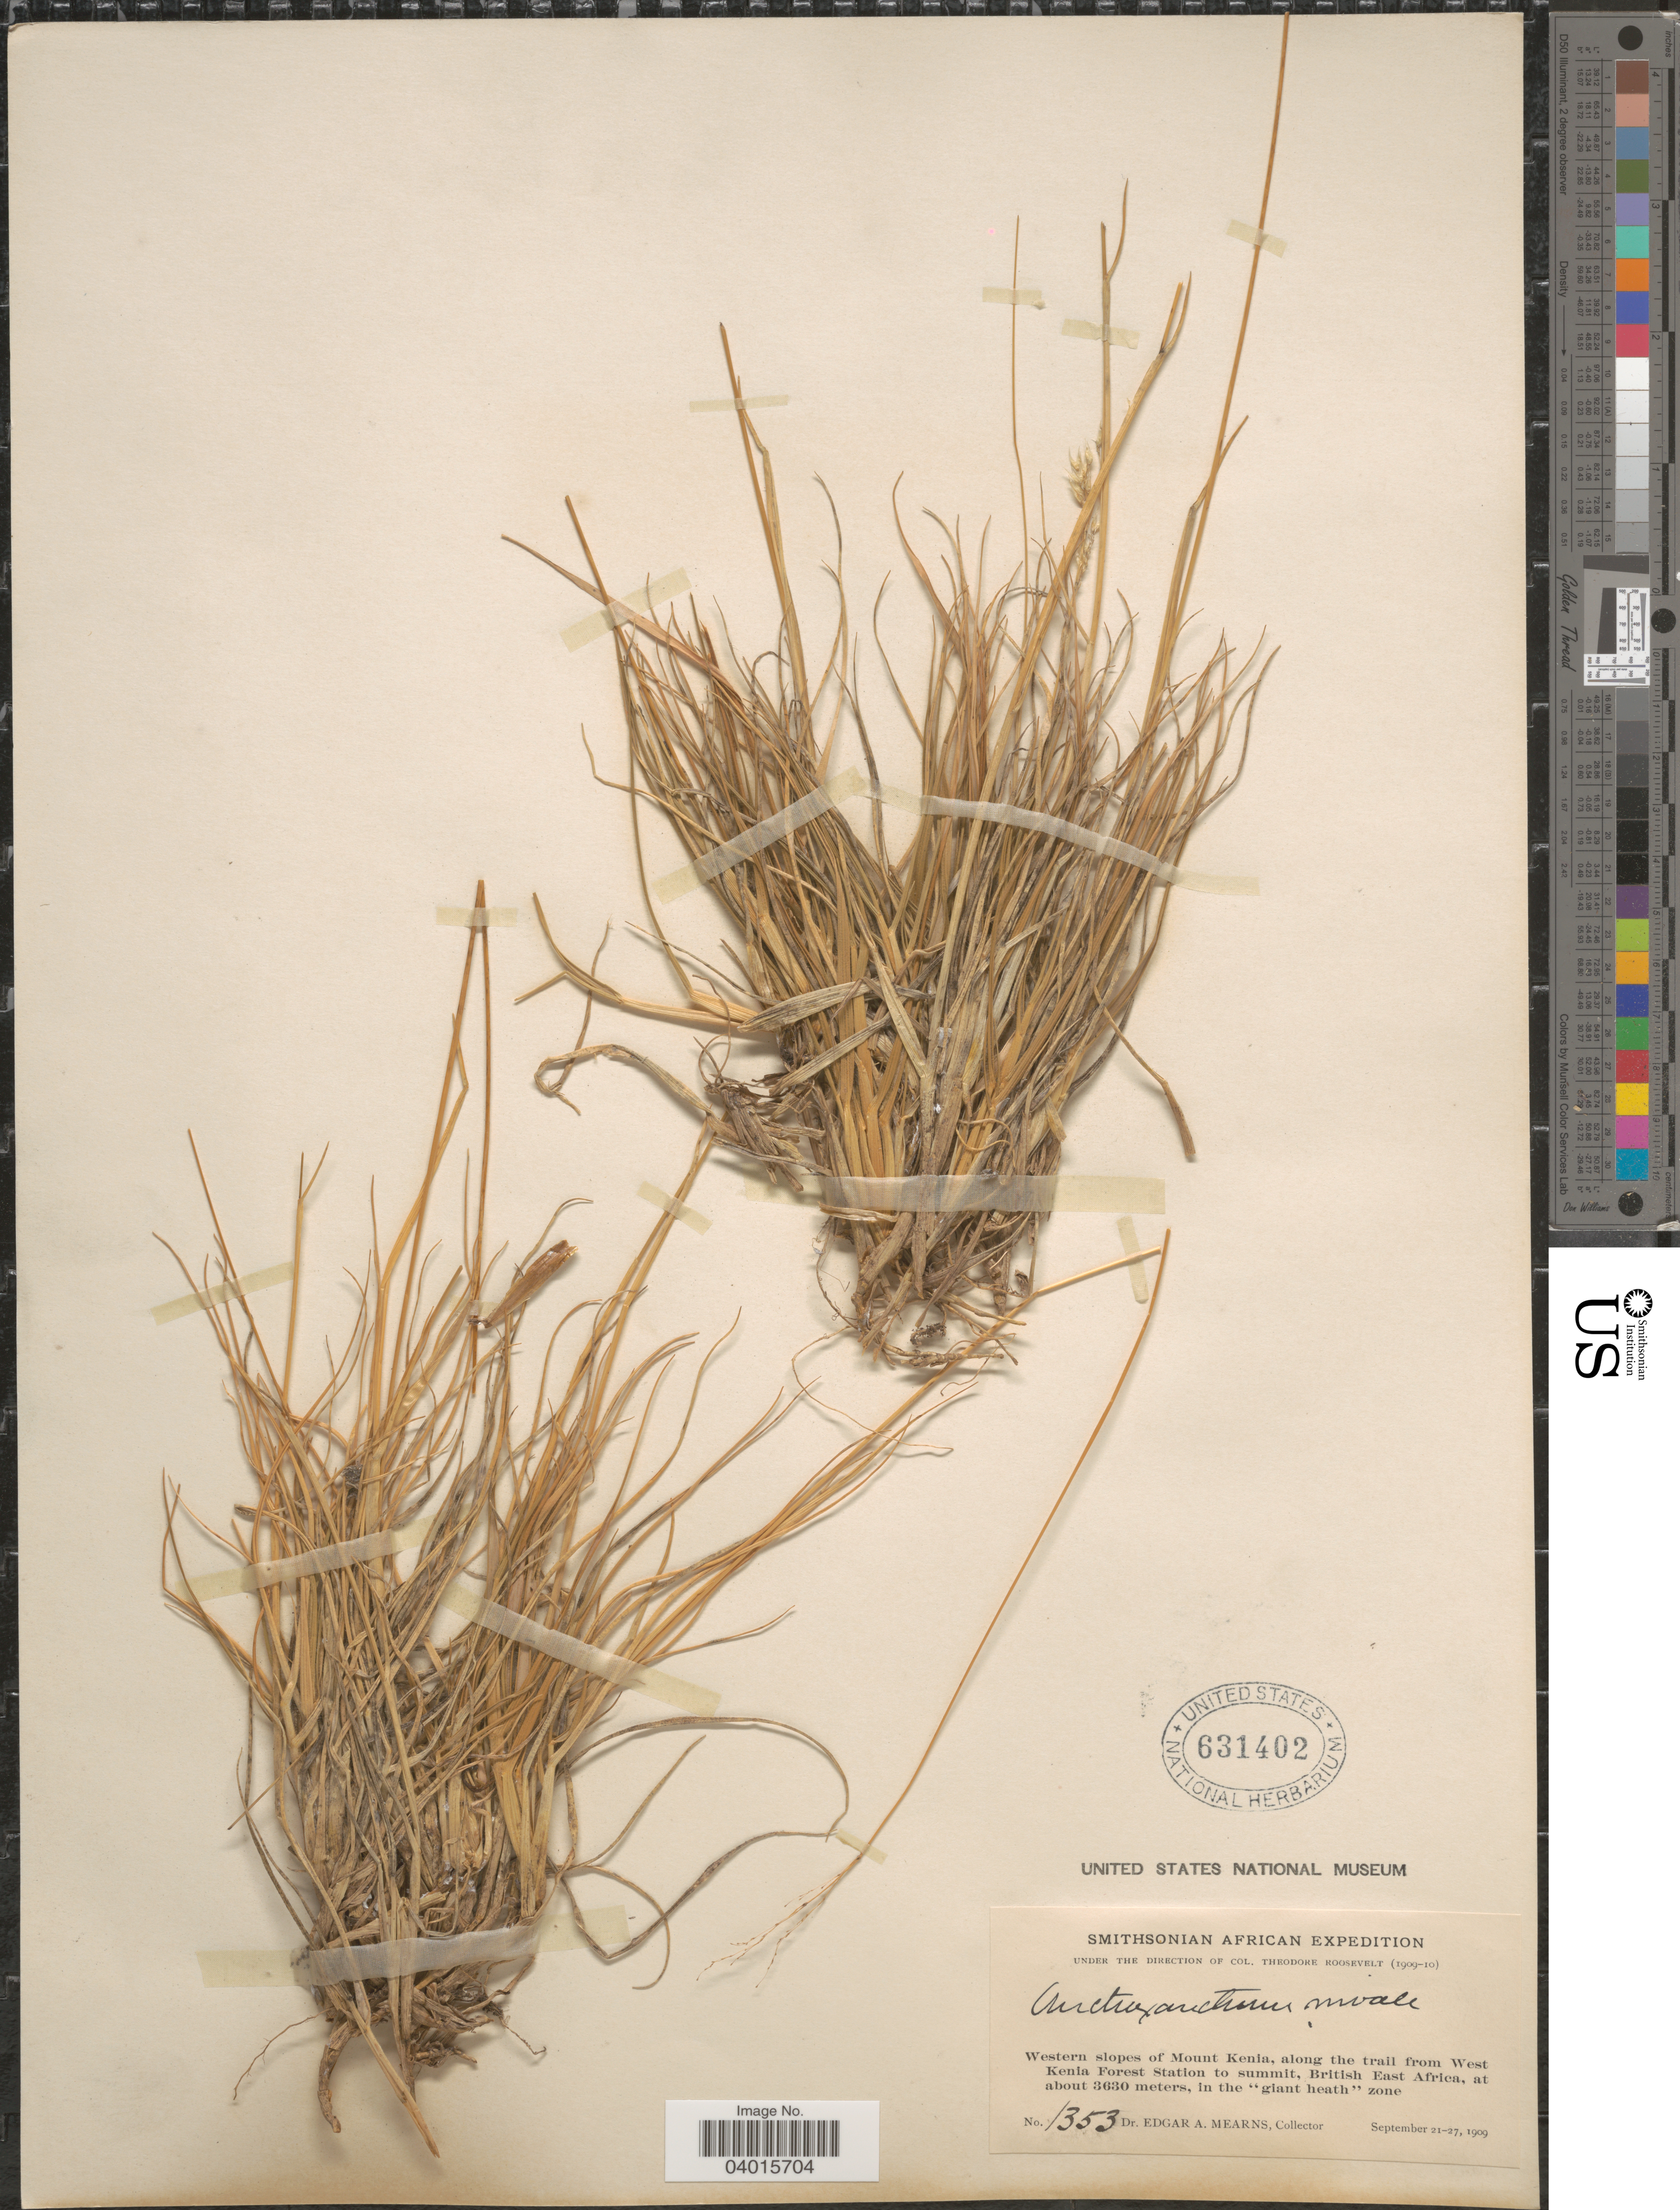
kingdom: Plantae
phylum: Tracheophyta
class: Liliopsida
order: Poales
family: Poaceae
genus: Anthoxanthum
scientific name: Anthoxanthum nivale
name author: K. Schum.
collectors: E. A. Mearns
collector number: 1353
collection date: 1909-09-21/1909-09-27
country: Kenya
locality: Western slopes of Mount Kenia, along the trail from West Kenia Forest Station to summit, British East Africa, in the "giant heath" zone.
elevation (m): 3630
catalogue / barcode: US 631402